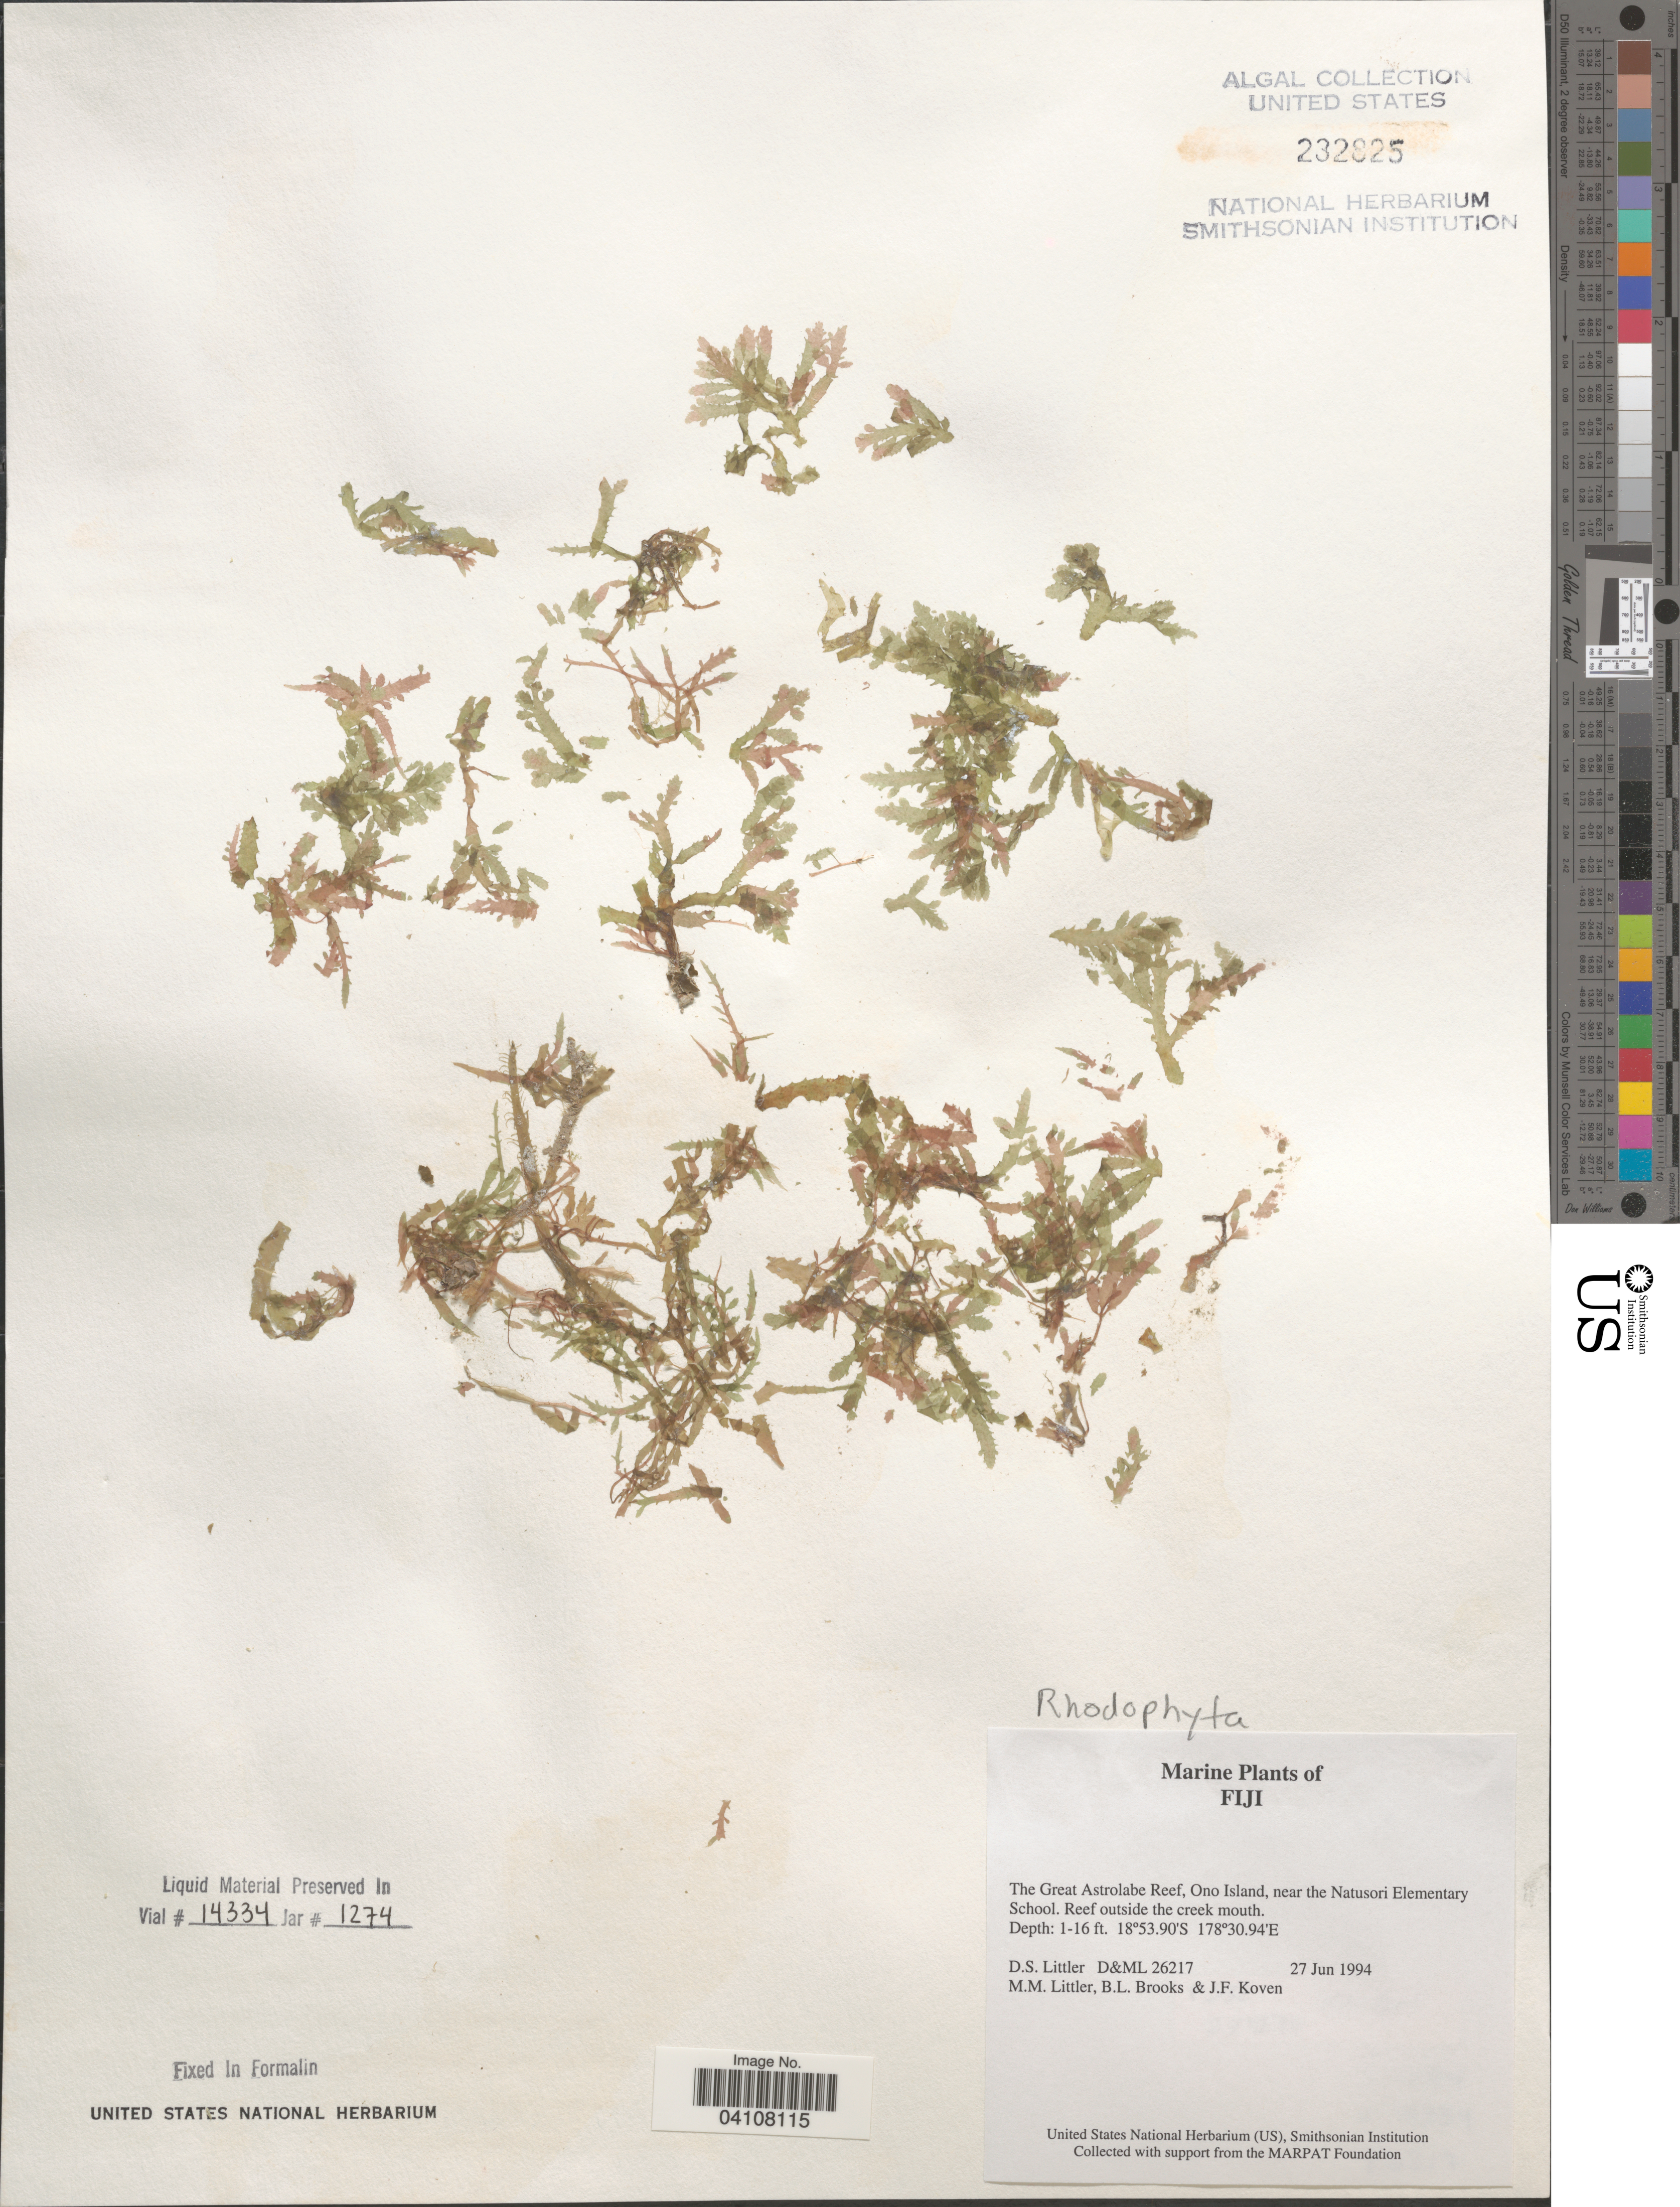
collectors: D. S. Littler, B. Brooks & J. Koven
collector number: D&ML26217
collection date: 1994-06-27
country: Fiji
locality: The Great Astrolabe Reef, Ono Island, near the Natusori Elementary School. Reef outside the creek mouth.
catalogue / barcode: US 232825